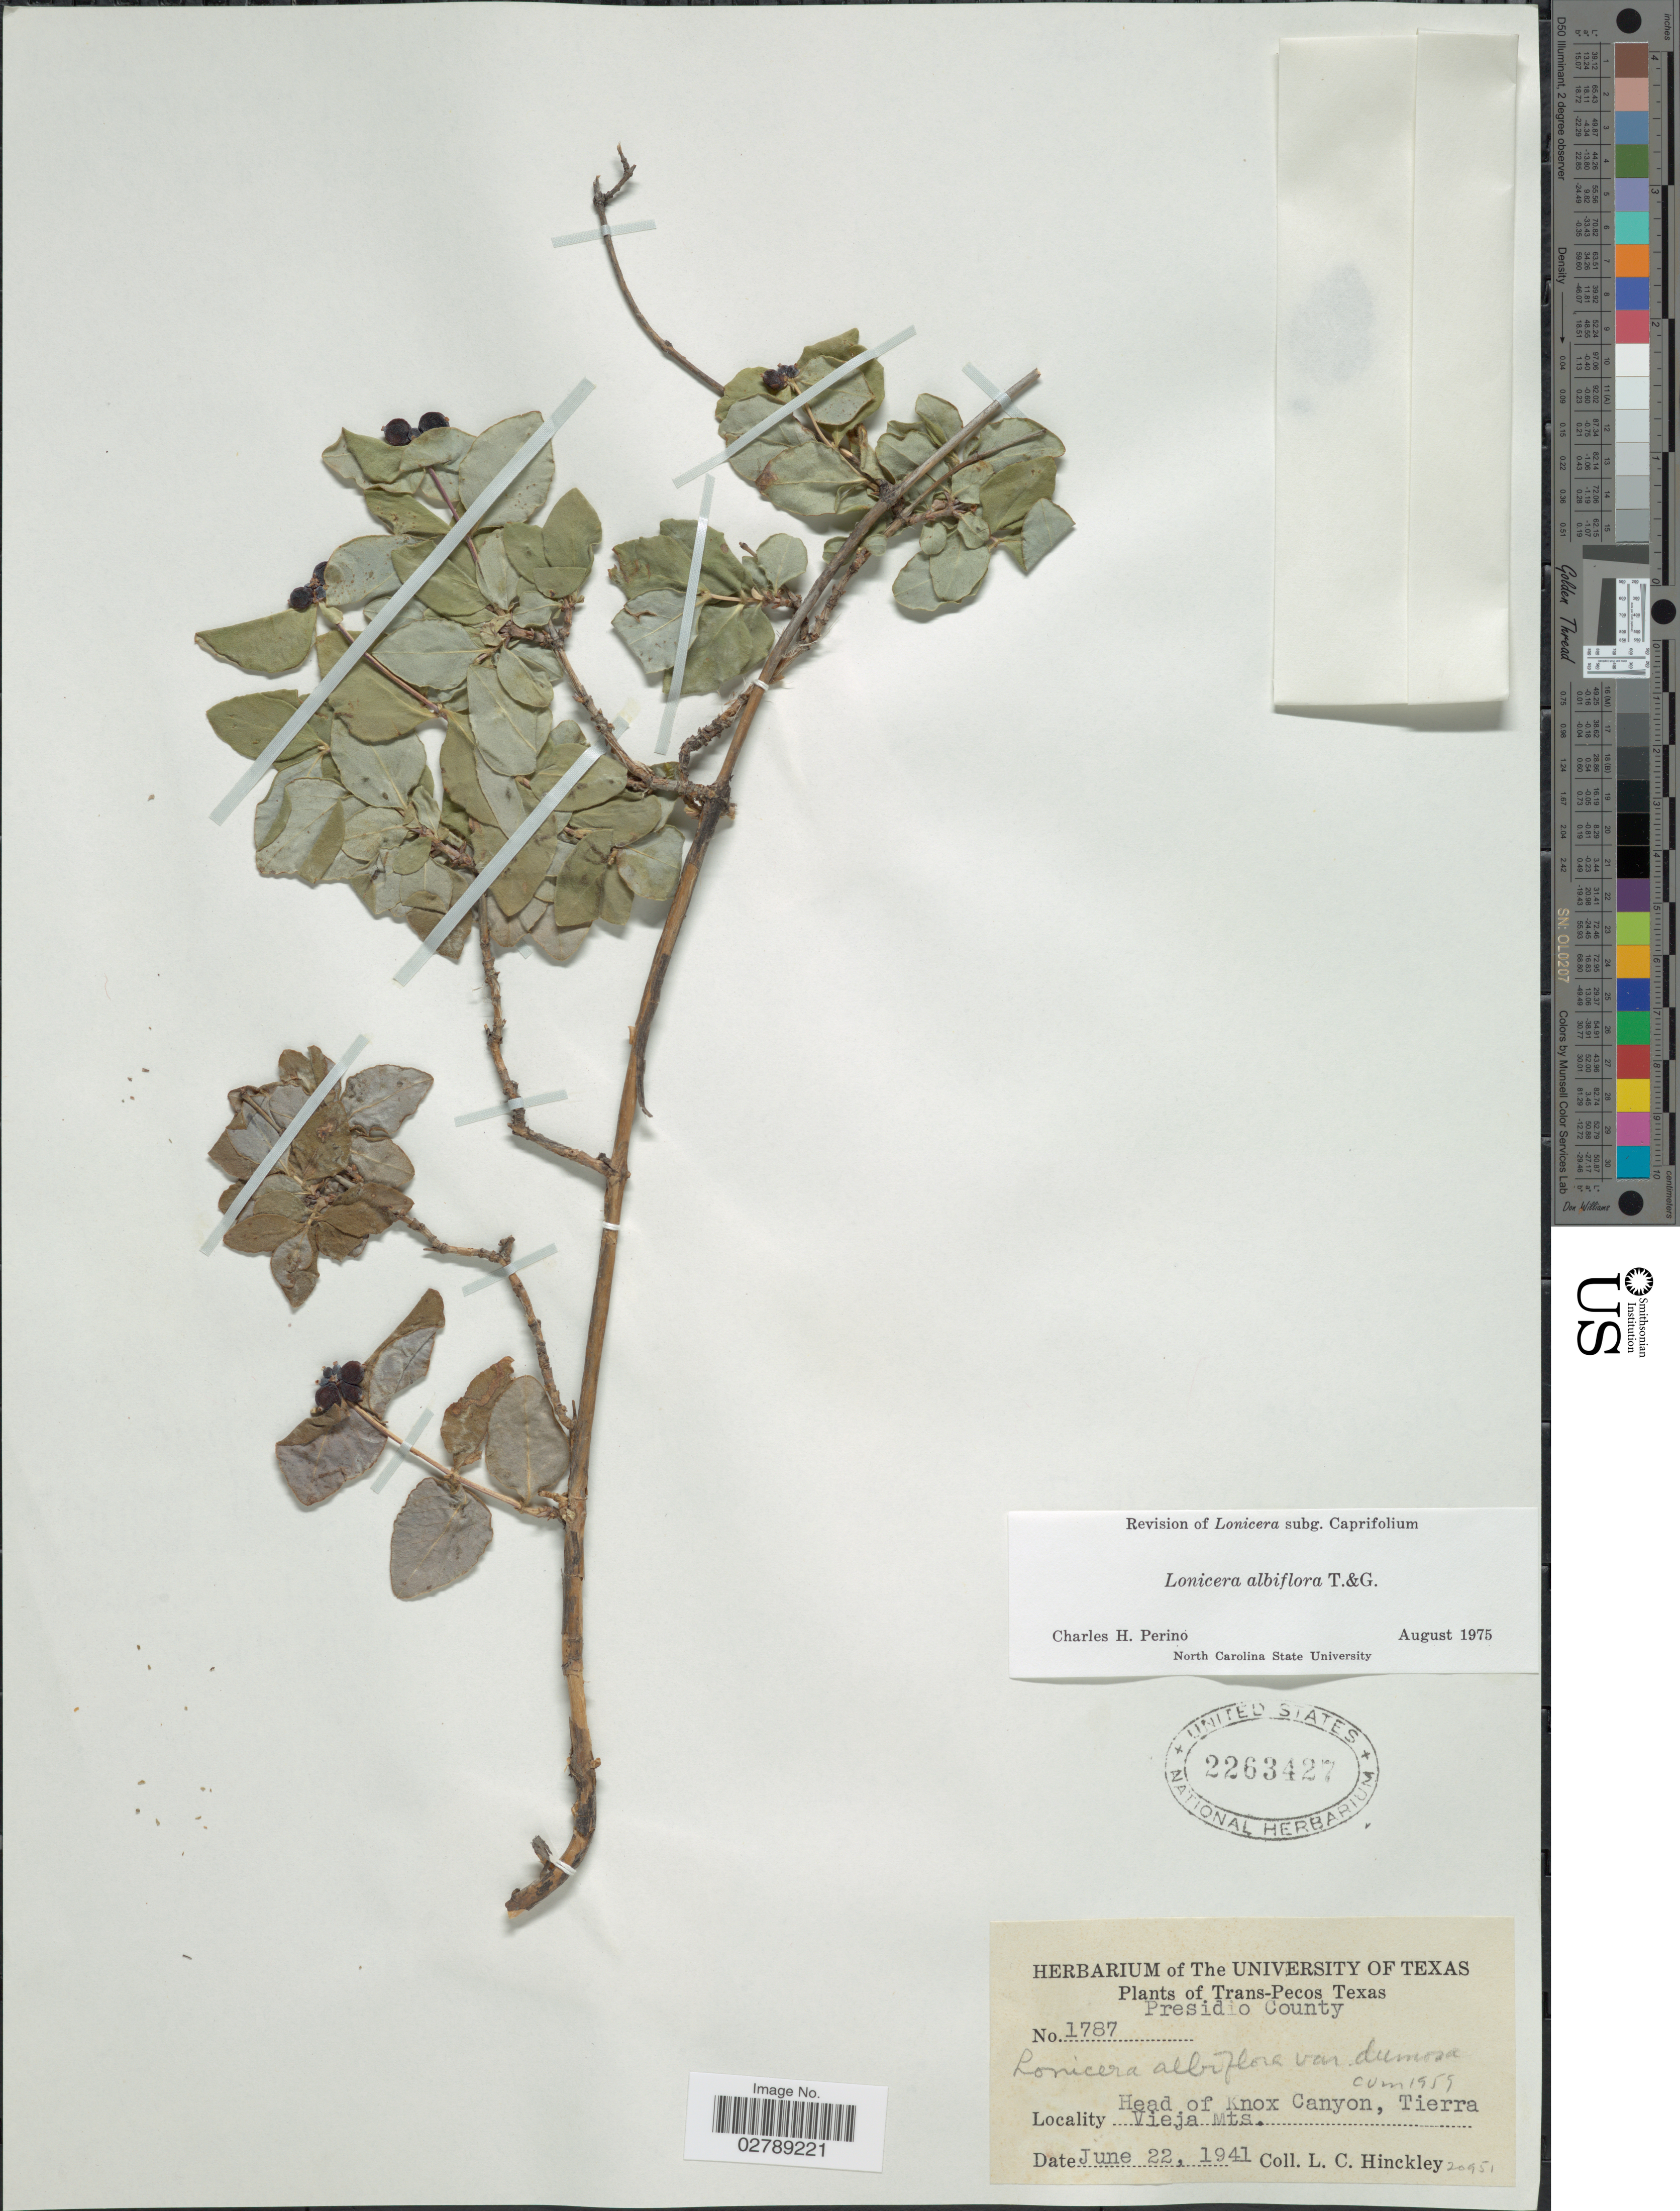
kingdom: Plantae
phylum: Tracheophyta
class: Magnoliopsida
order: Dipsacales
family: Caprifoliaceae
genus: Lonicera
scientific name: Lonicera dumosa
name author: A. Gray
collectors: L. Hinckley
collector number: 1787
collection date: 1941-06-22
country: United States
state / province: Texas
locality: Trans-Pecos Texas. Presidio County. Head of Knox Canyon, Tierra Vieja Mts.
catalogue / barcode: US 2263427